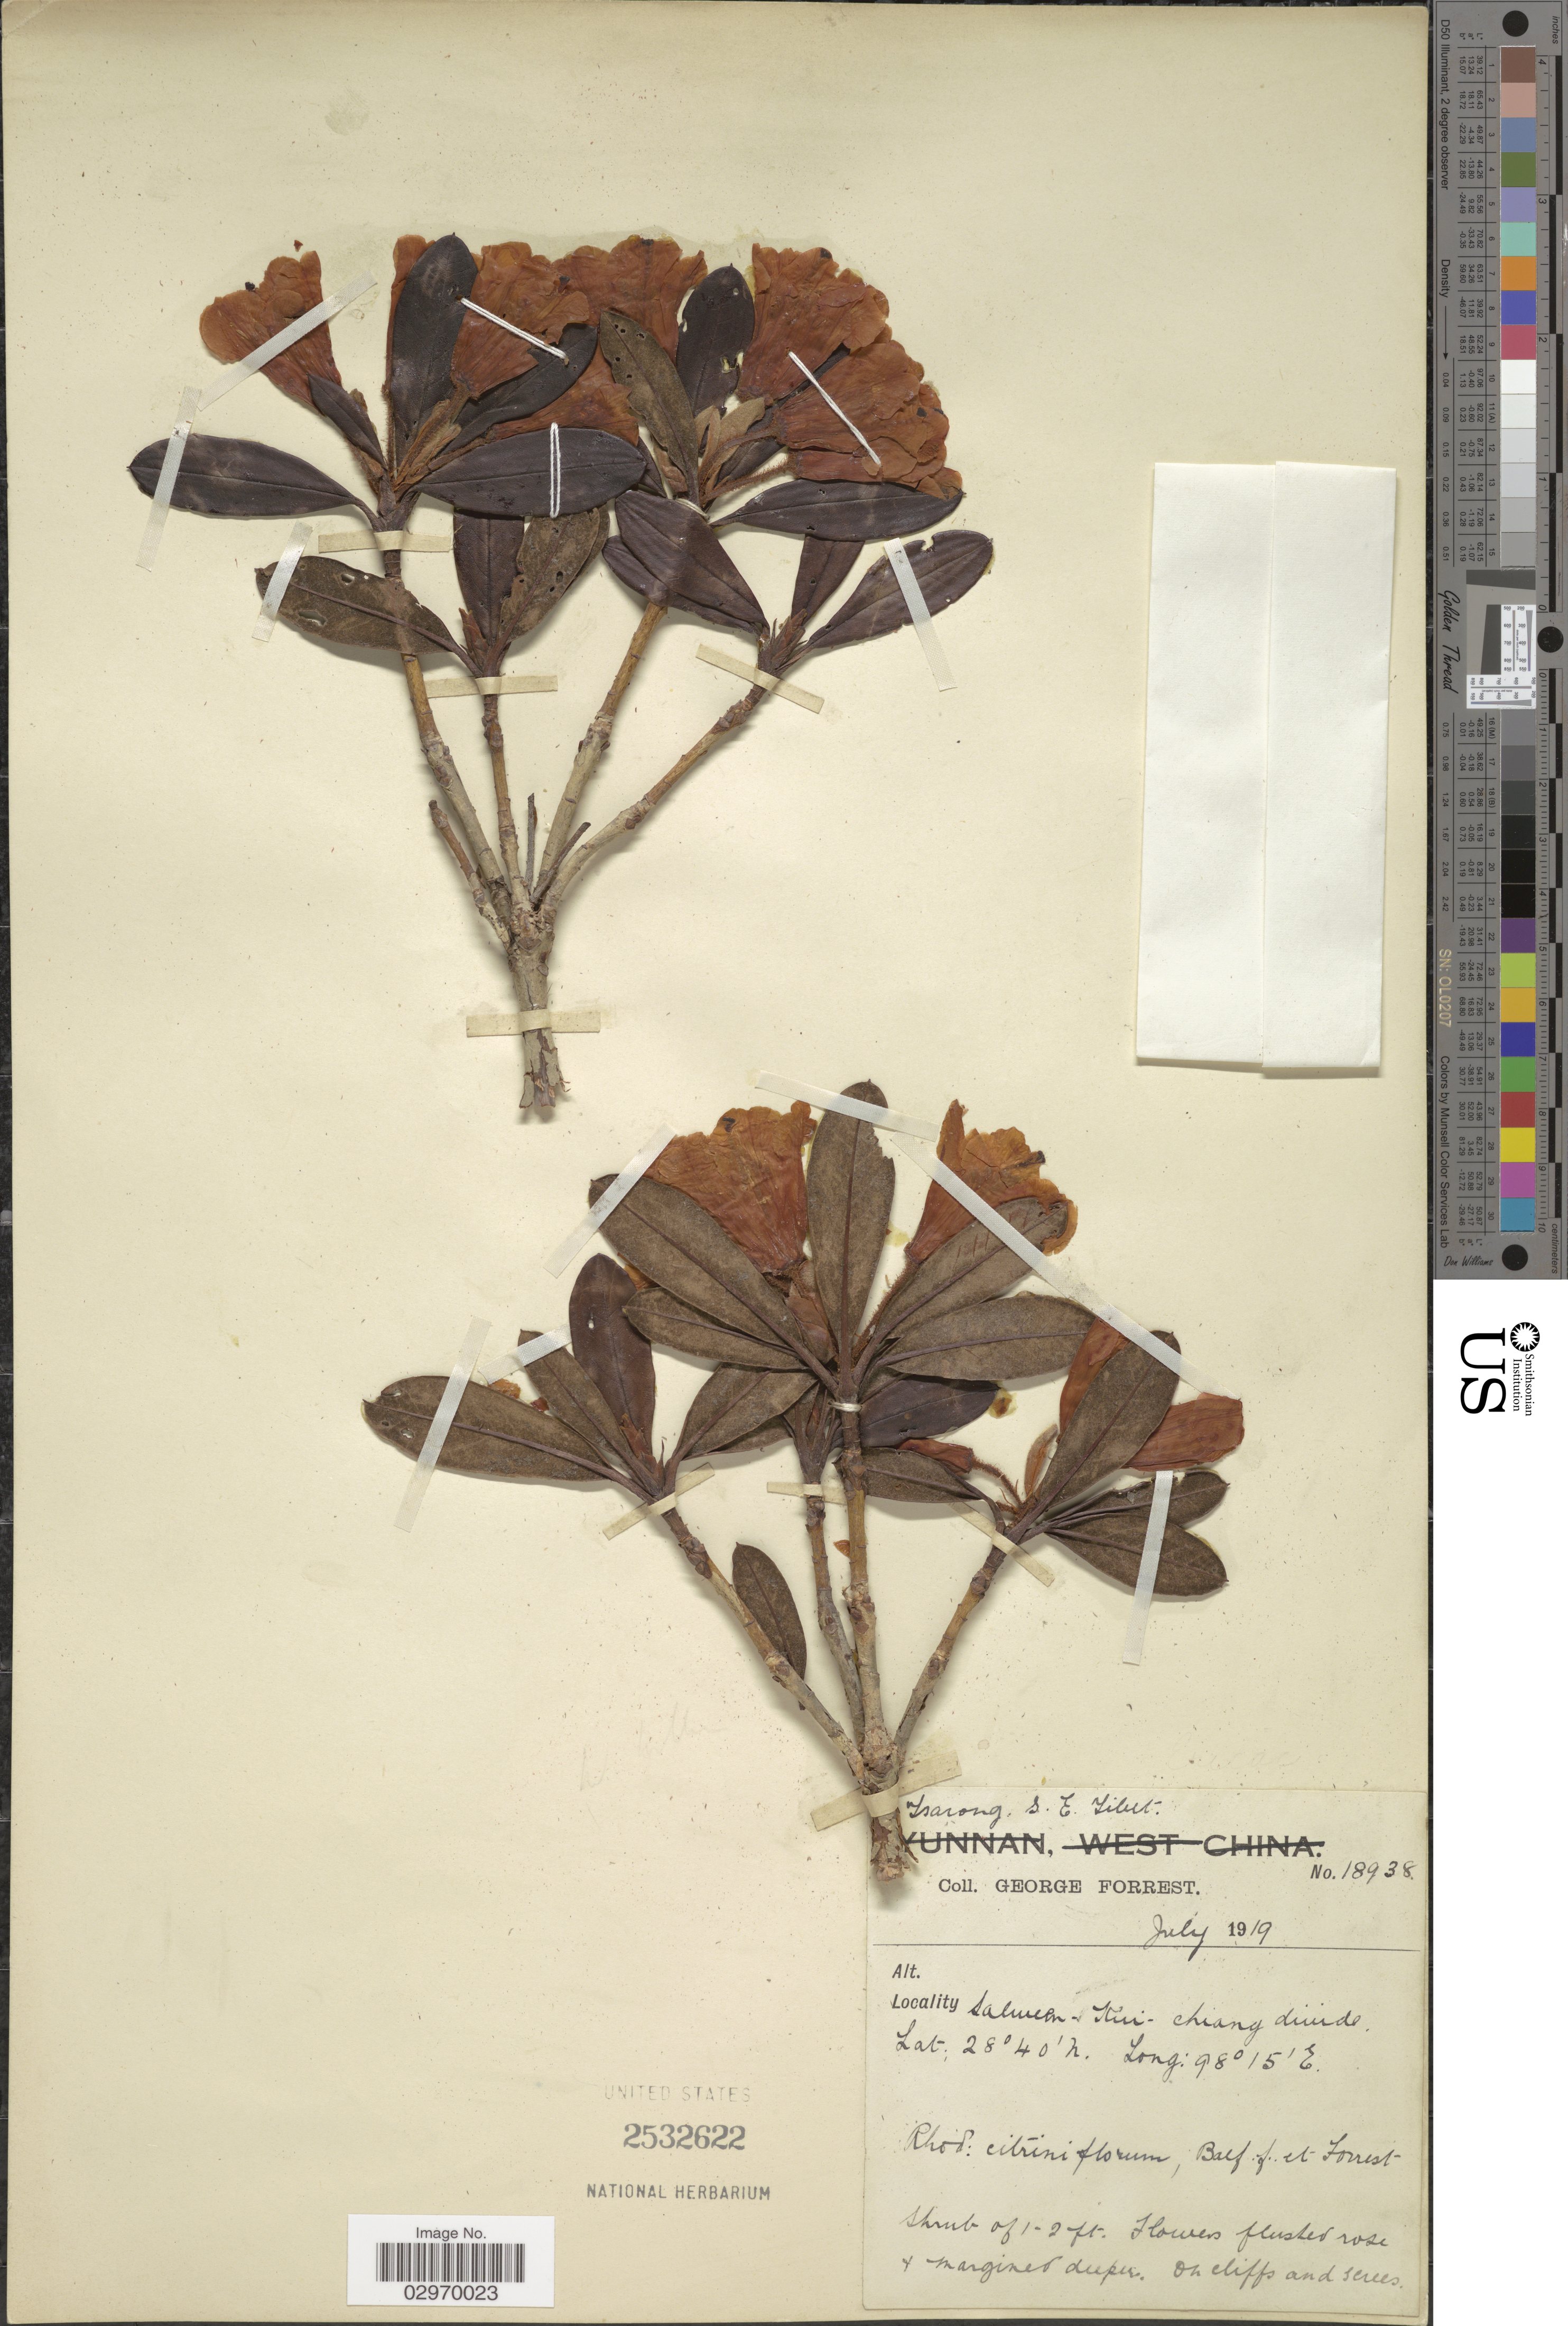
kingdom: Plantae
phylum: Tracheophyta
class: Magnoliopsida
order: Ericales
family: Ericaceae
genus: Rhododendron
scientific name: Rhododendron citriniflorum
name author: Balf. f. & Forrest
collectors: G. Forrest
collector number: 18938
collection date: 1919-07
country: China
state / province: Xizang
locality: Tsarong, S.E. Tibet, Salween-Kiu-Chiang divide.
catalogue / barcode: US 2532622